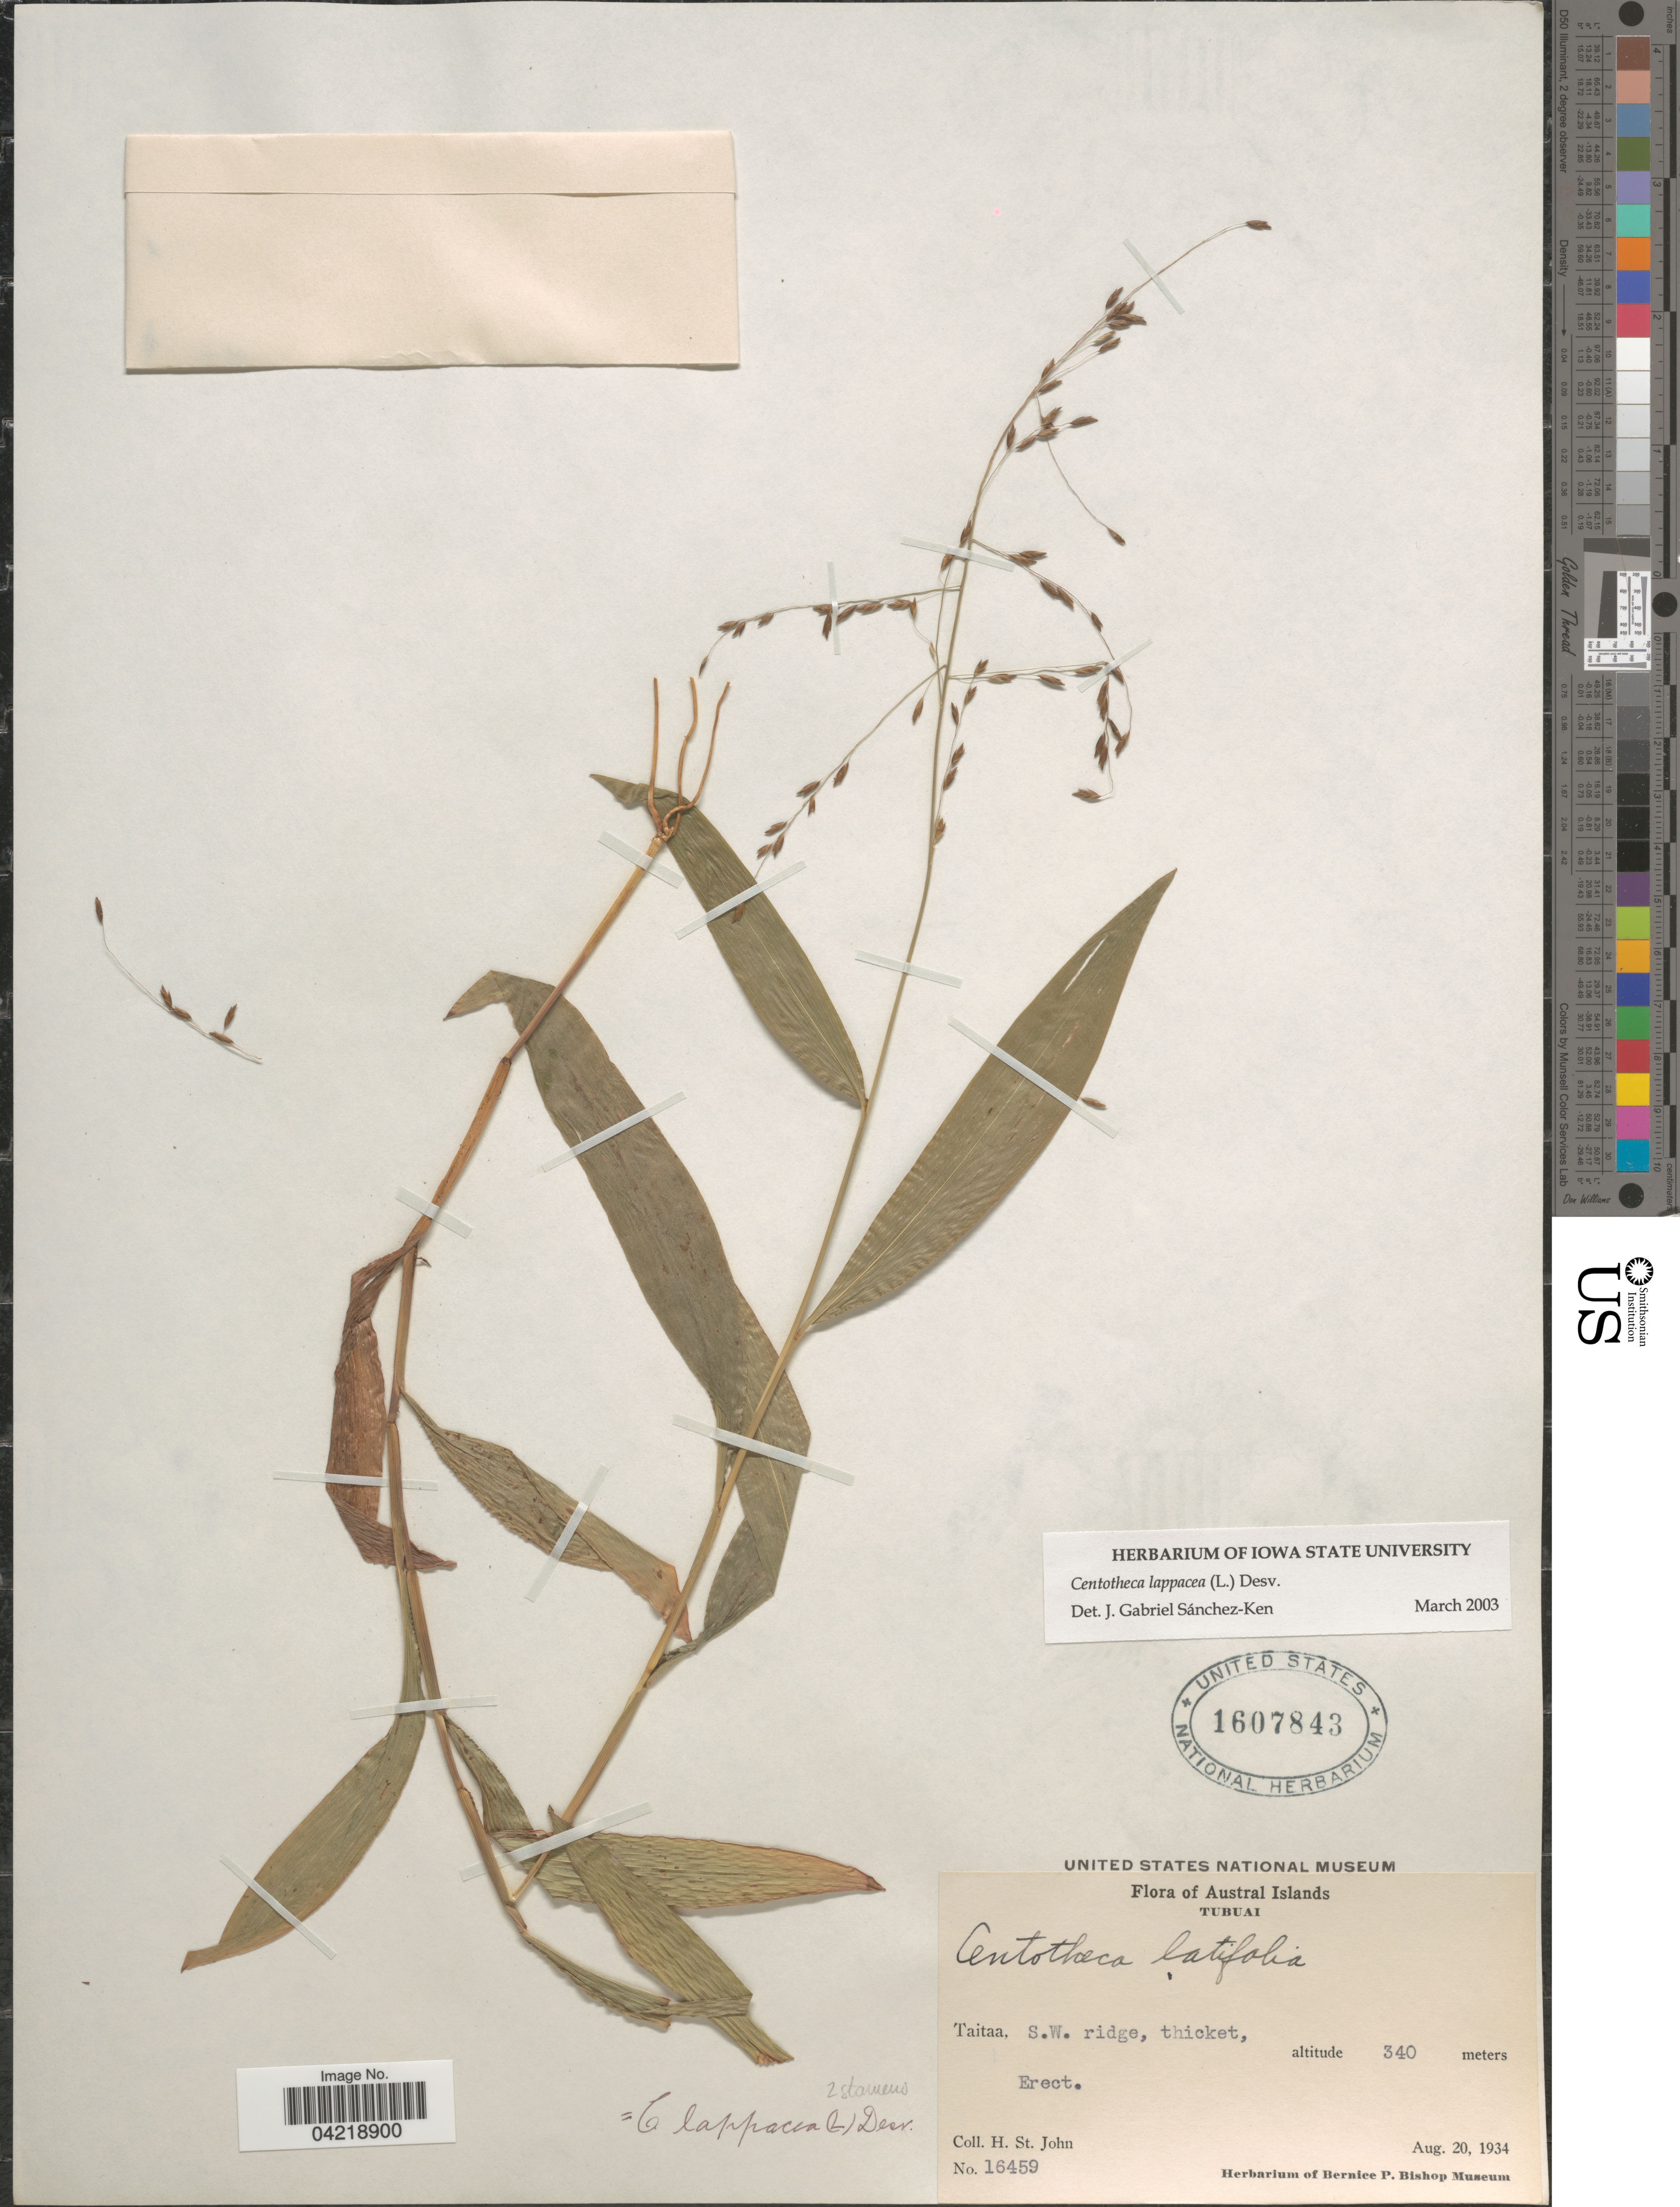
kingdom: Plantae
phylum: Tracheophyta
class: Liliopsida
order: Poales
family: Poaceae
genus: Centotheca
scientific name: Centotheca lappacea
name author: (L.) Desv.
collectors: H. St. John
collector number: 16459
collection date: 1934-08-20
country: French Polynesia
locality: Austral Islands. Tubuai. Taitaa, S. W. ridge.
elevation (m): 340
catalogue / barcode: US 1607843